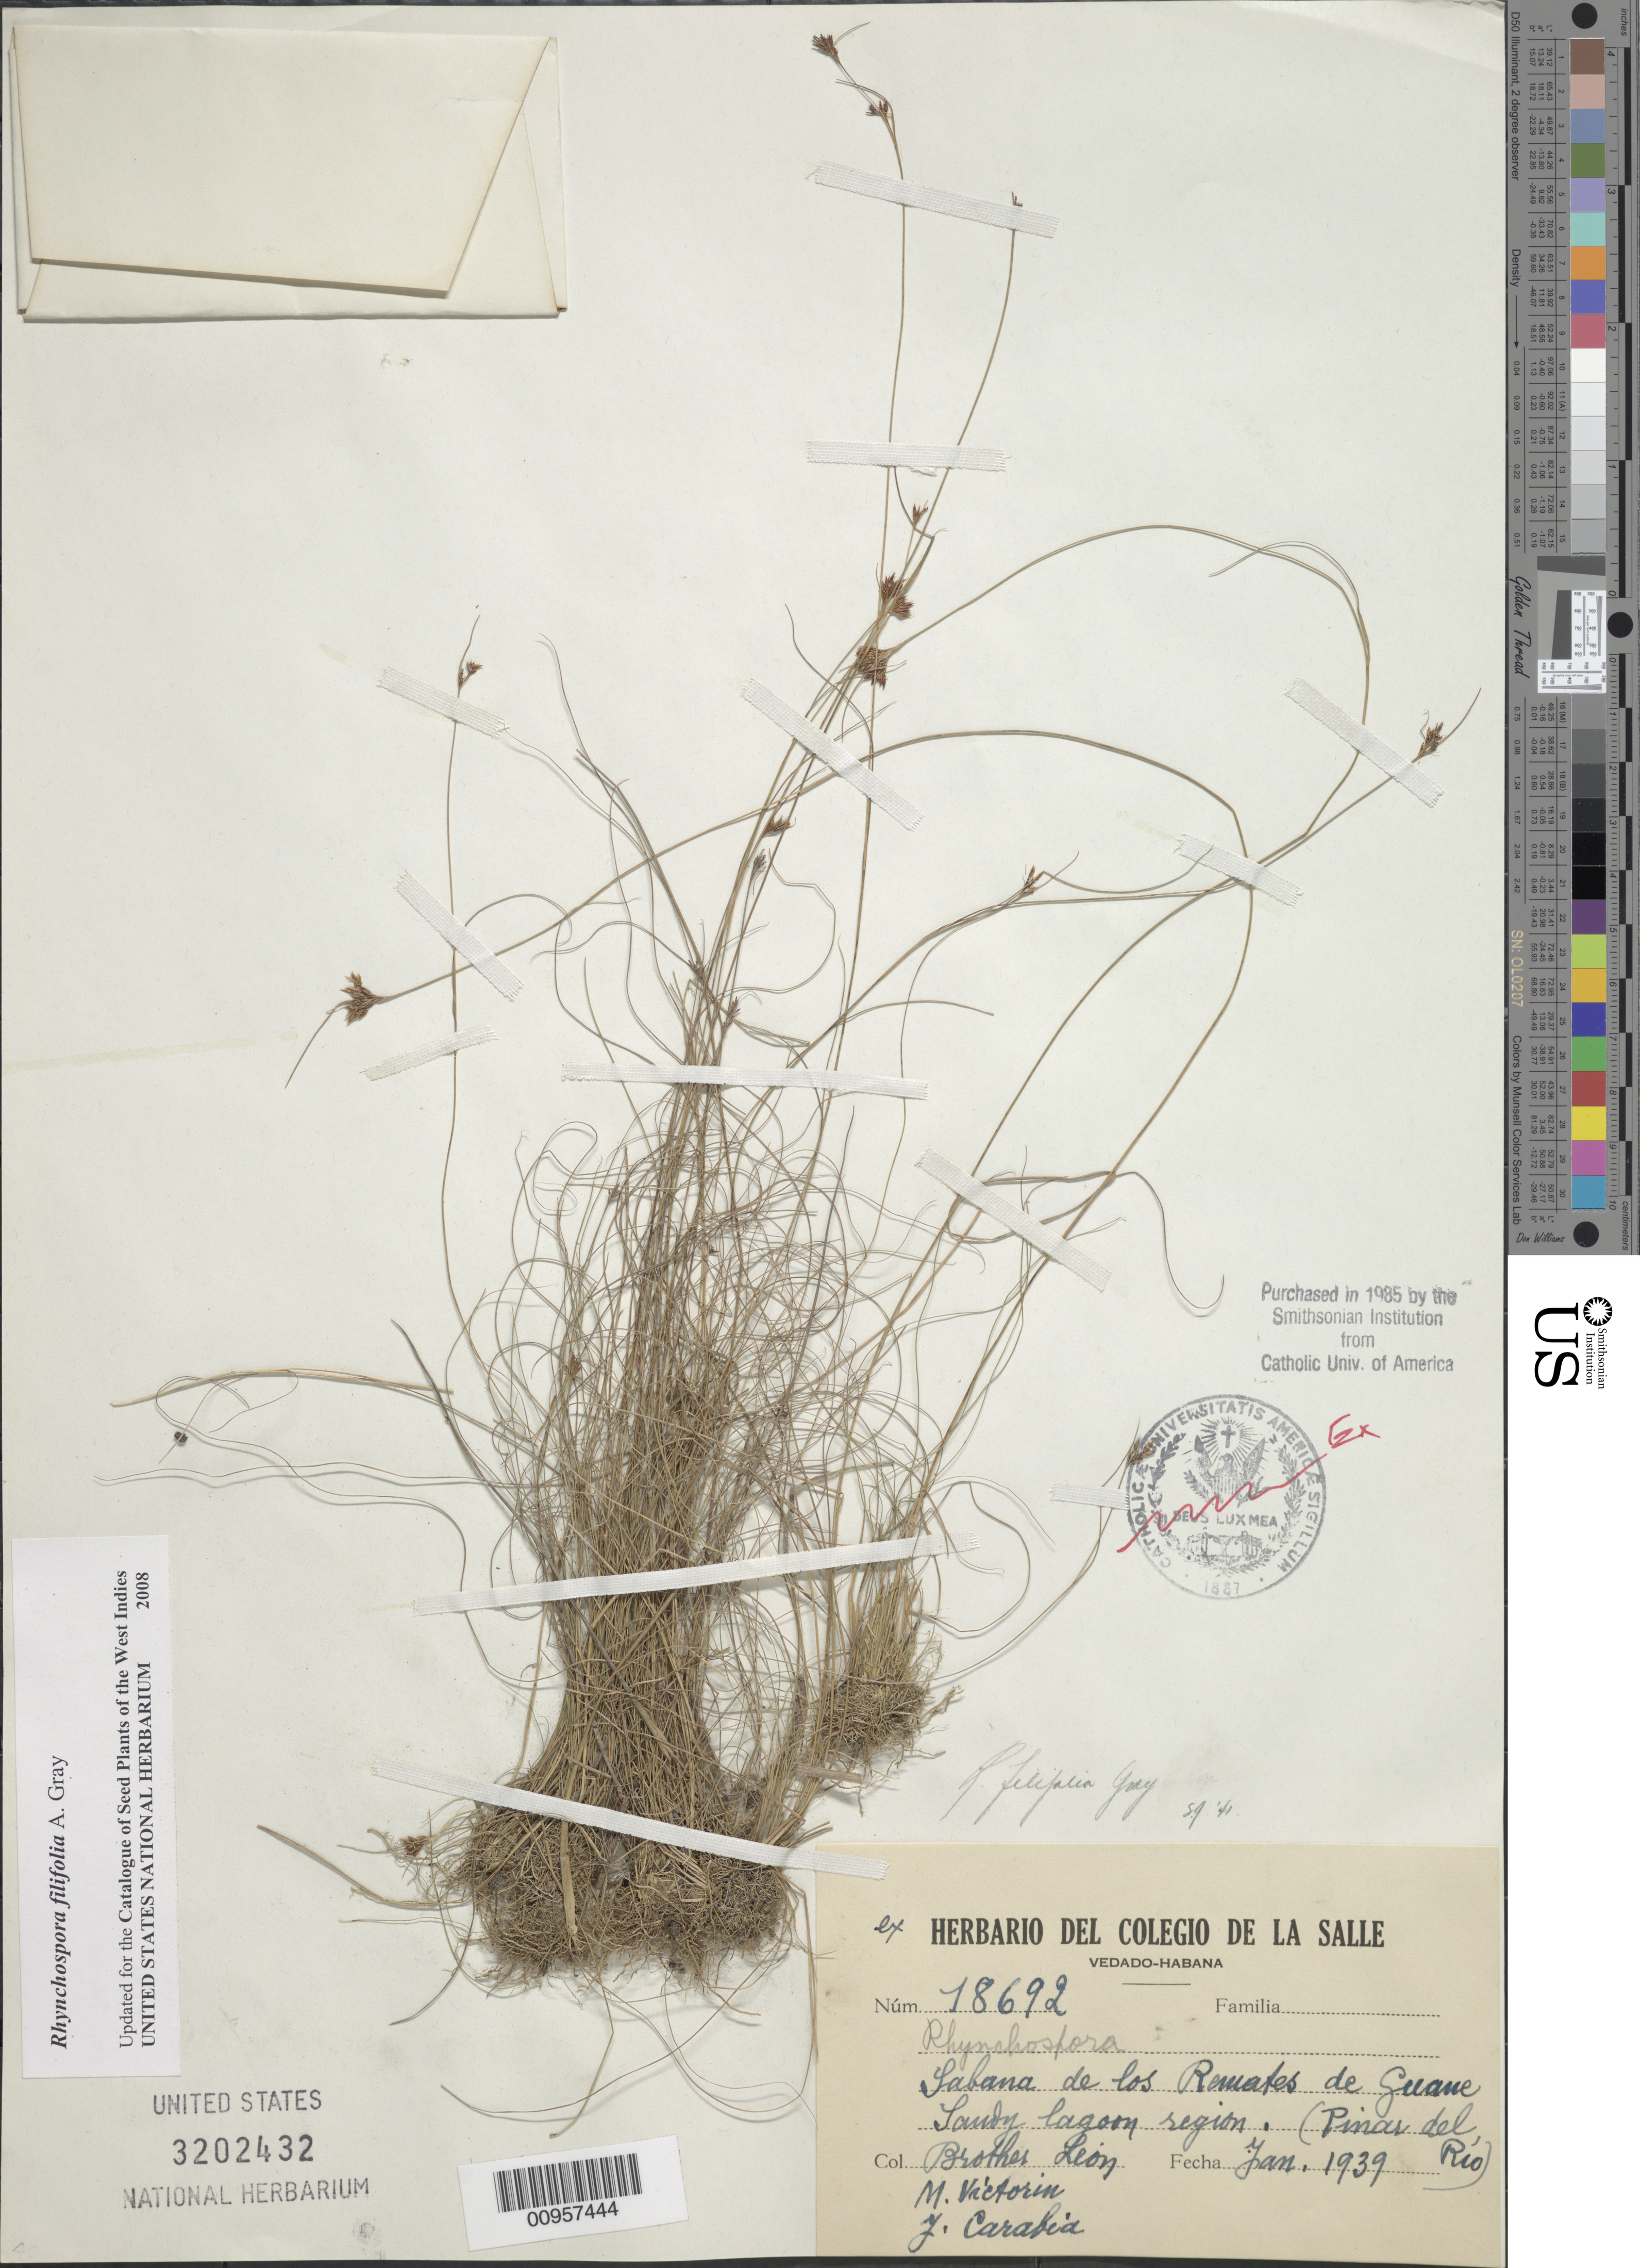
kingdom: Plantae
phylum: Tracheophyta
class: Liliopsida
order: Poales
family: Cyperaceae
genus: Rhynchospora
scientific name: Rhynchospora filifolia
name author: A. Gray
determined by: Strong, M. T., (US), Smithsonian Institution - National Museum of Natural History (UNITED STATES)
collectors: Bro. León, F. Victorin & J. Carabia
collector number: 18692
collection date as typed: Jan 1939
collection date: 1939-01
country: Cuba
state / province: Pinar del Rio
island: Cuba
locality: Sabana de los Remates de Guane, sandy lagoon region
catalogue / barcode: US 3202432